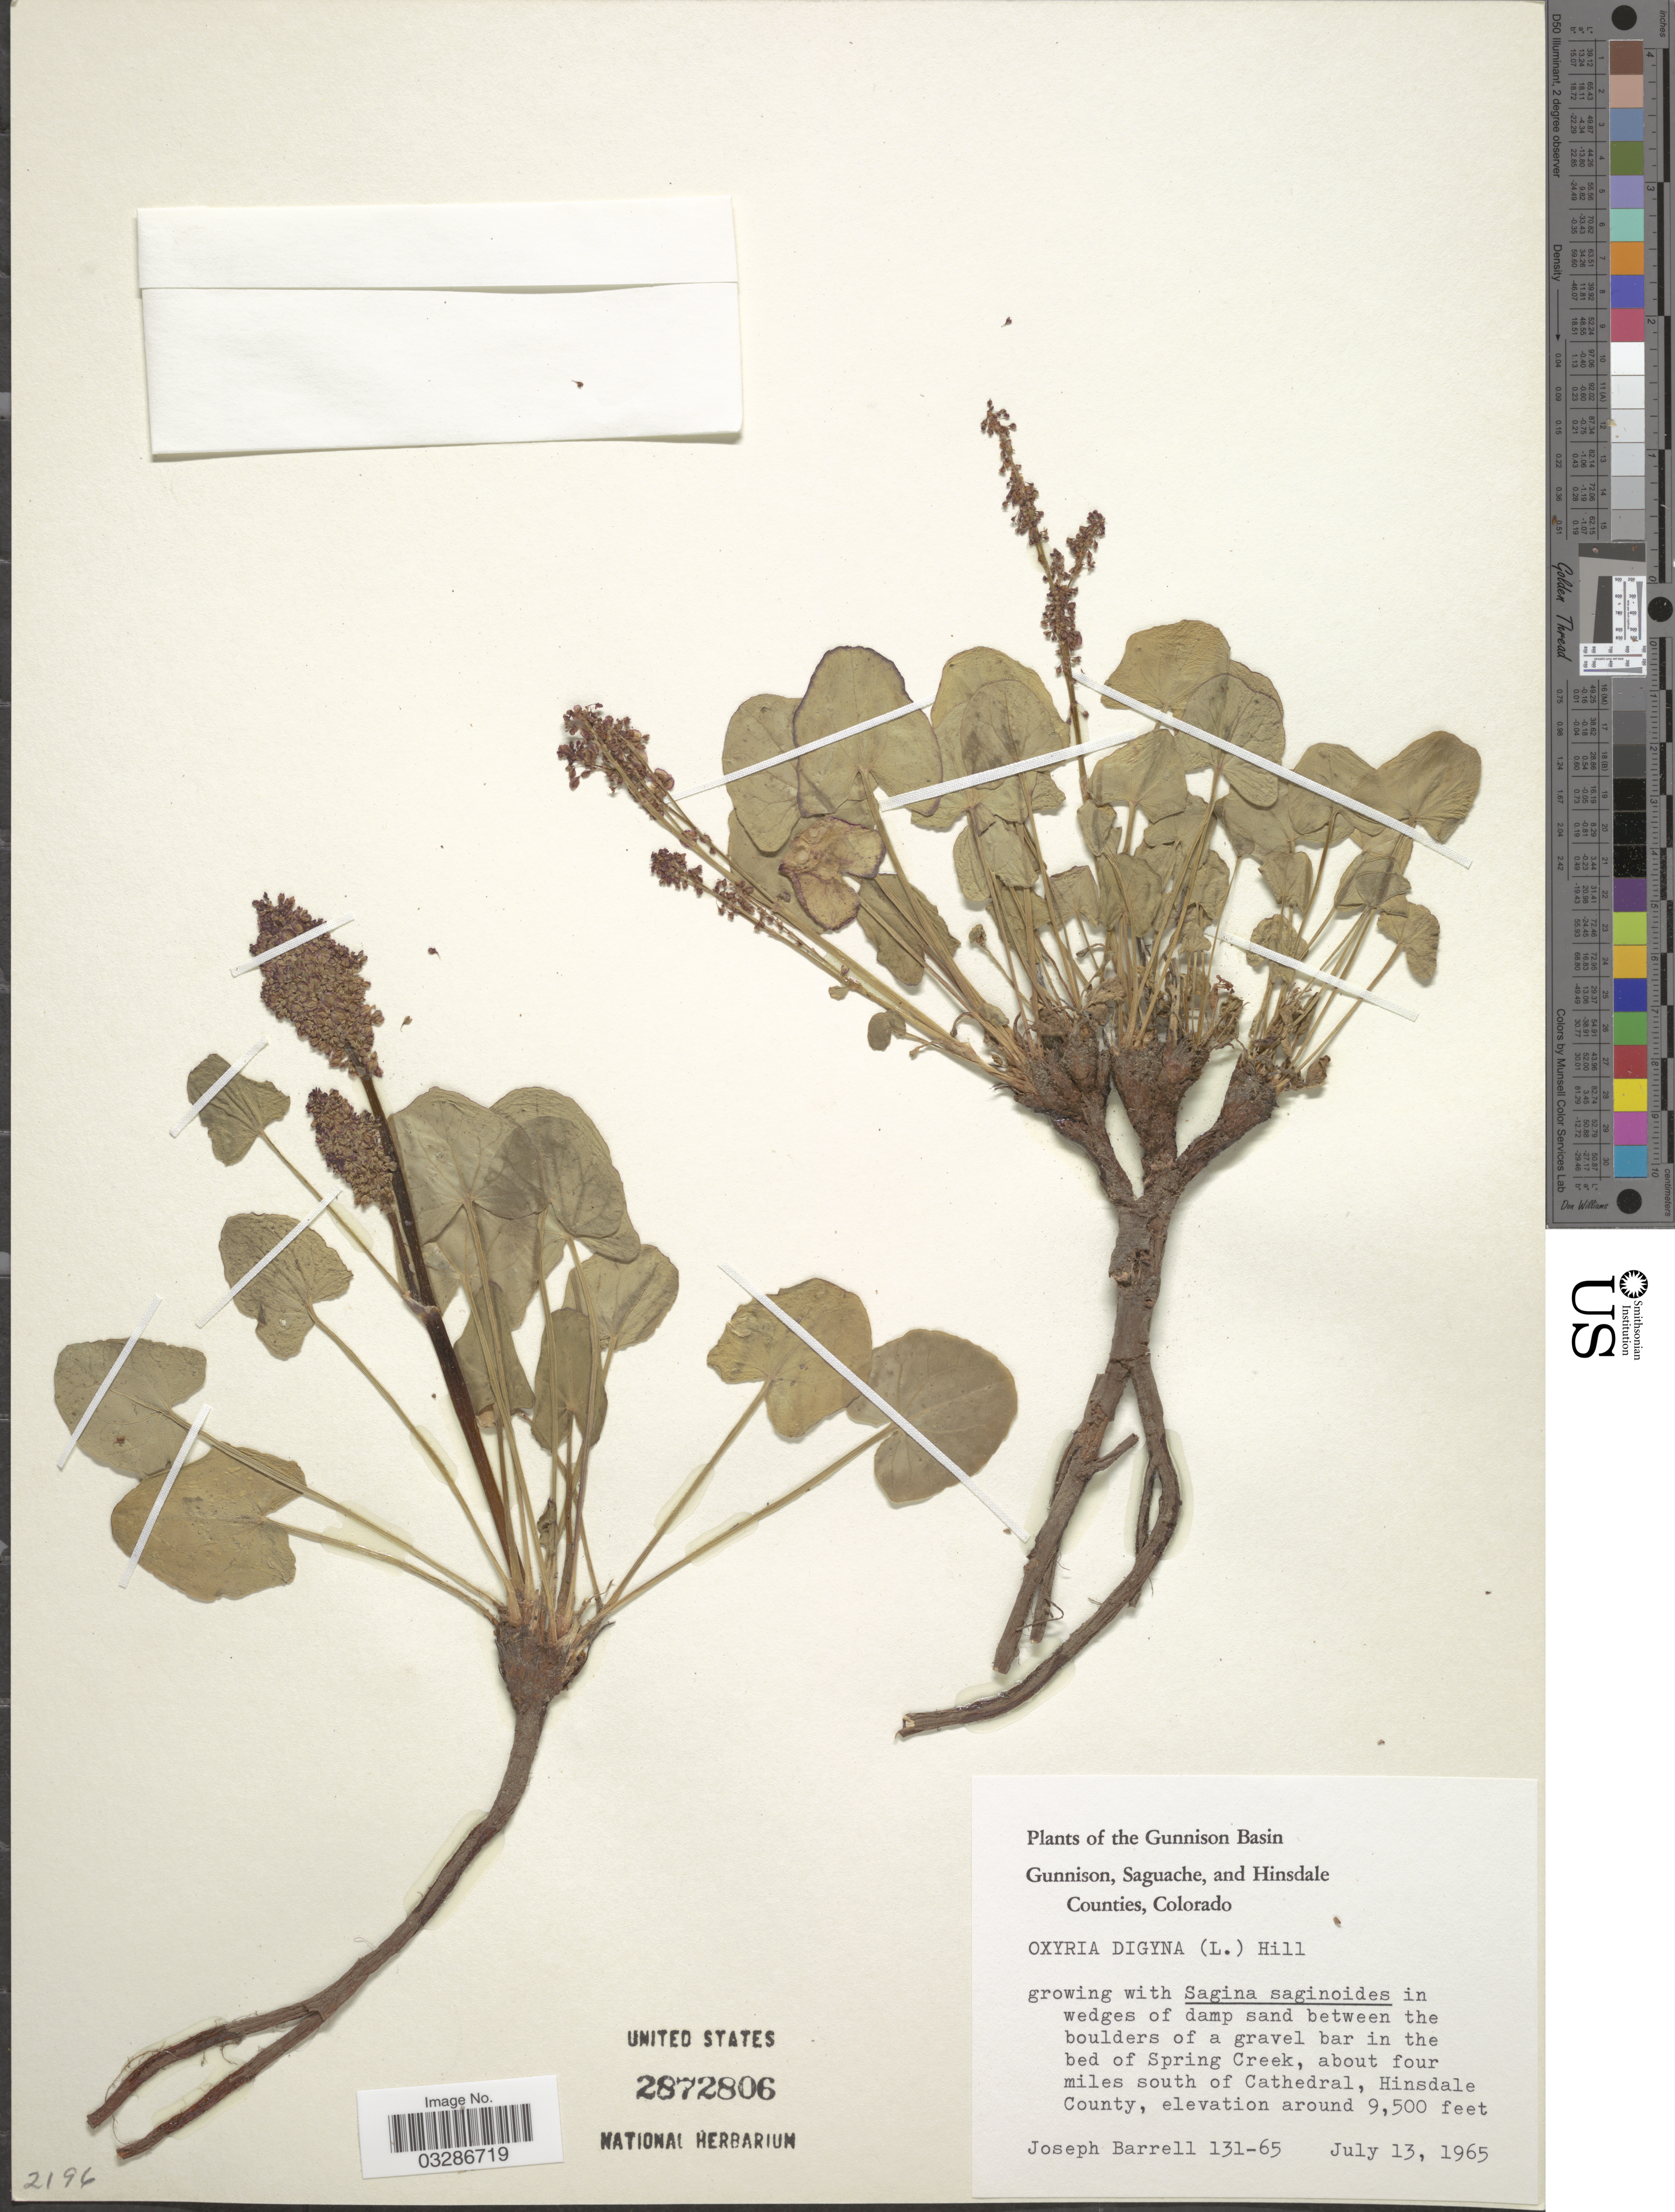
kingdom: Plantae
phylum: Tracheophyta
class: Magnoliopsida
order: Caryophyllales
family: Polygonaceae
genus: Oxyria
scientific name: Oxyria digyna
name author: (L.) Hill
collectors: J. Barrell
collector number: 131-65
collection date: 1965-07-13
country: United States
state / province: Colorado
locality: The Gunnison Basin. In wedges of damp sand between the boulders of a gravel bar in the bed of Spring Creek, about four miles south of Cathedral, Hinsdale County.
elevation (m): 2896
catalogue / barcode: US 2872806